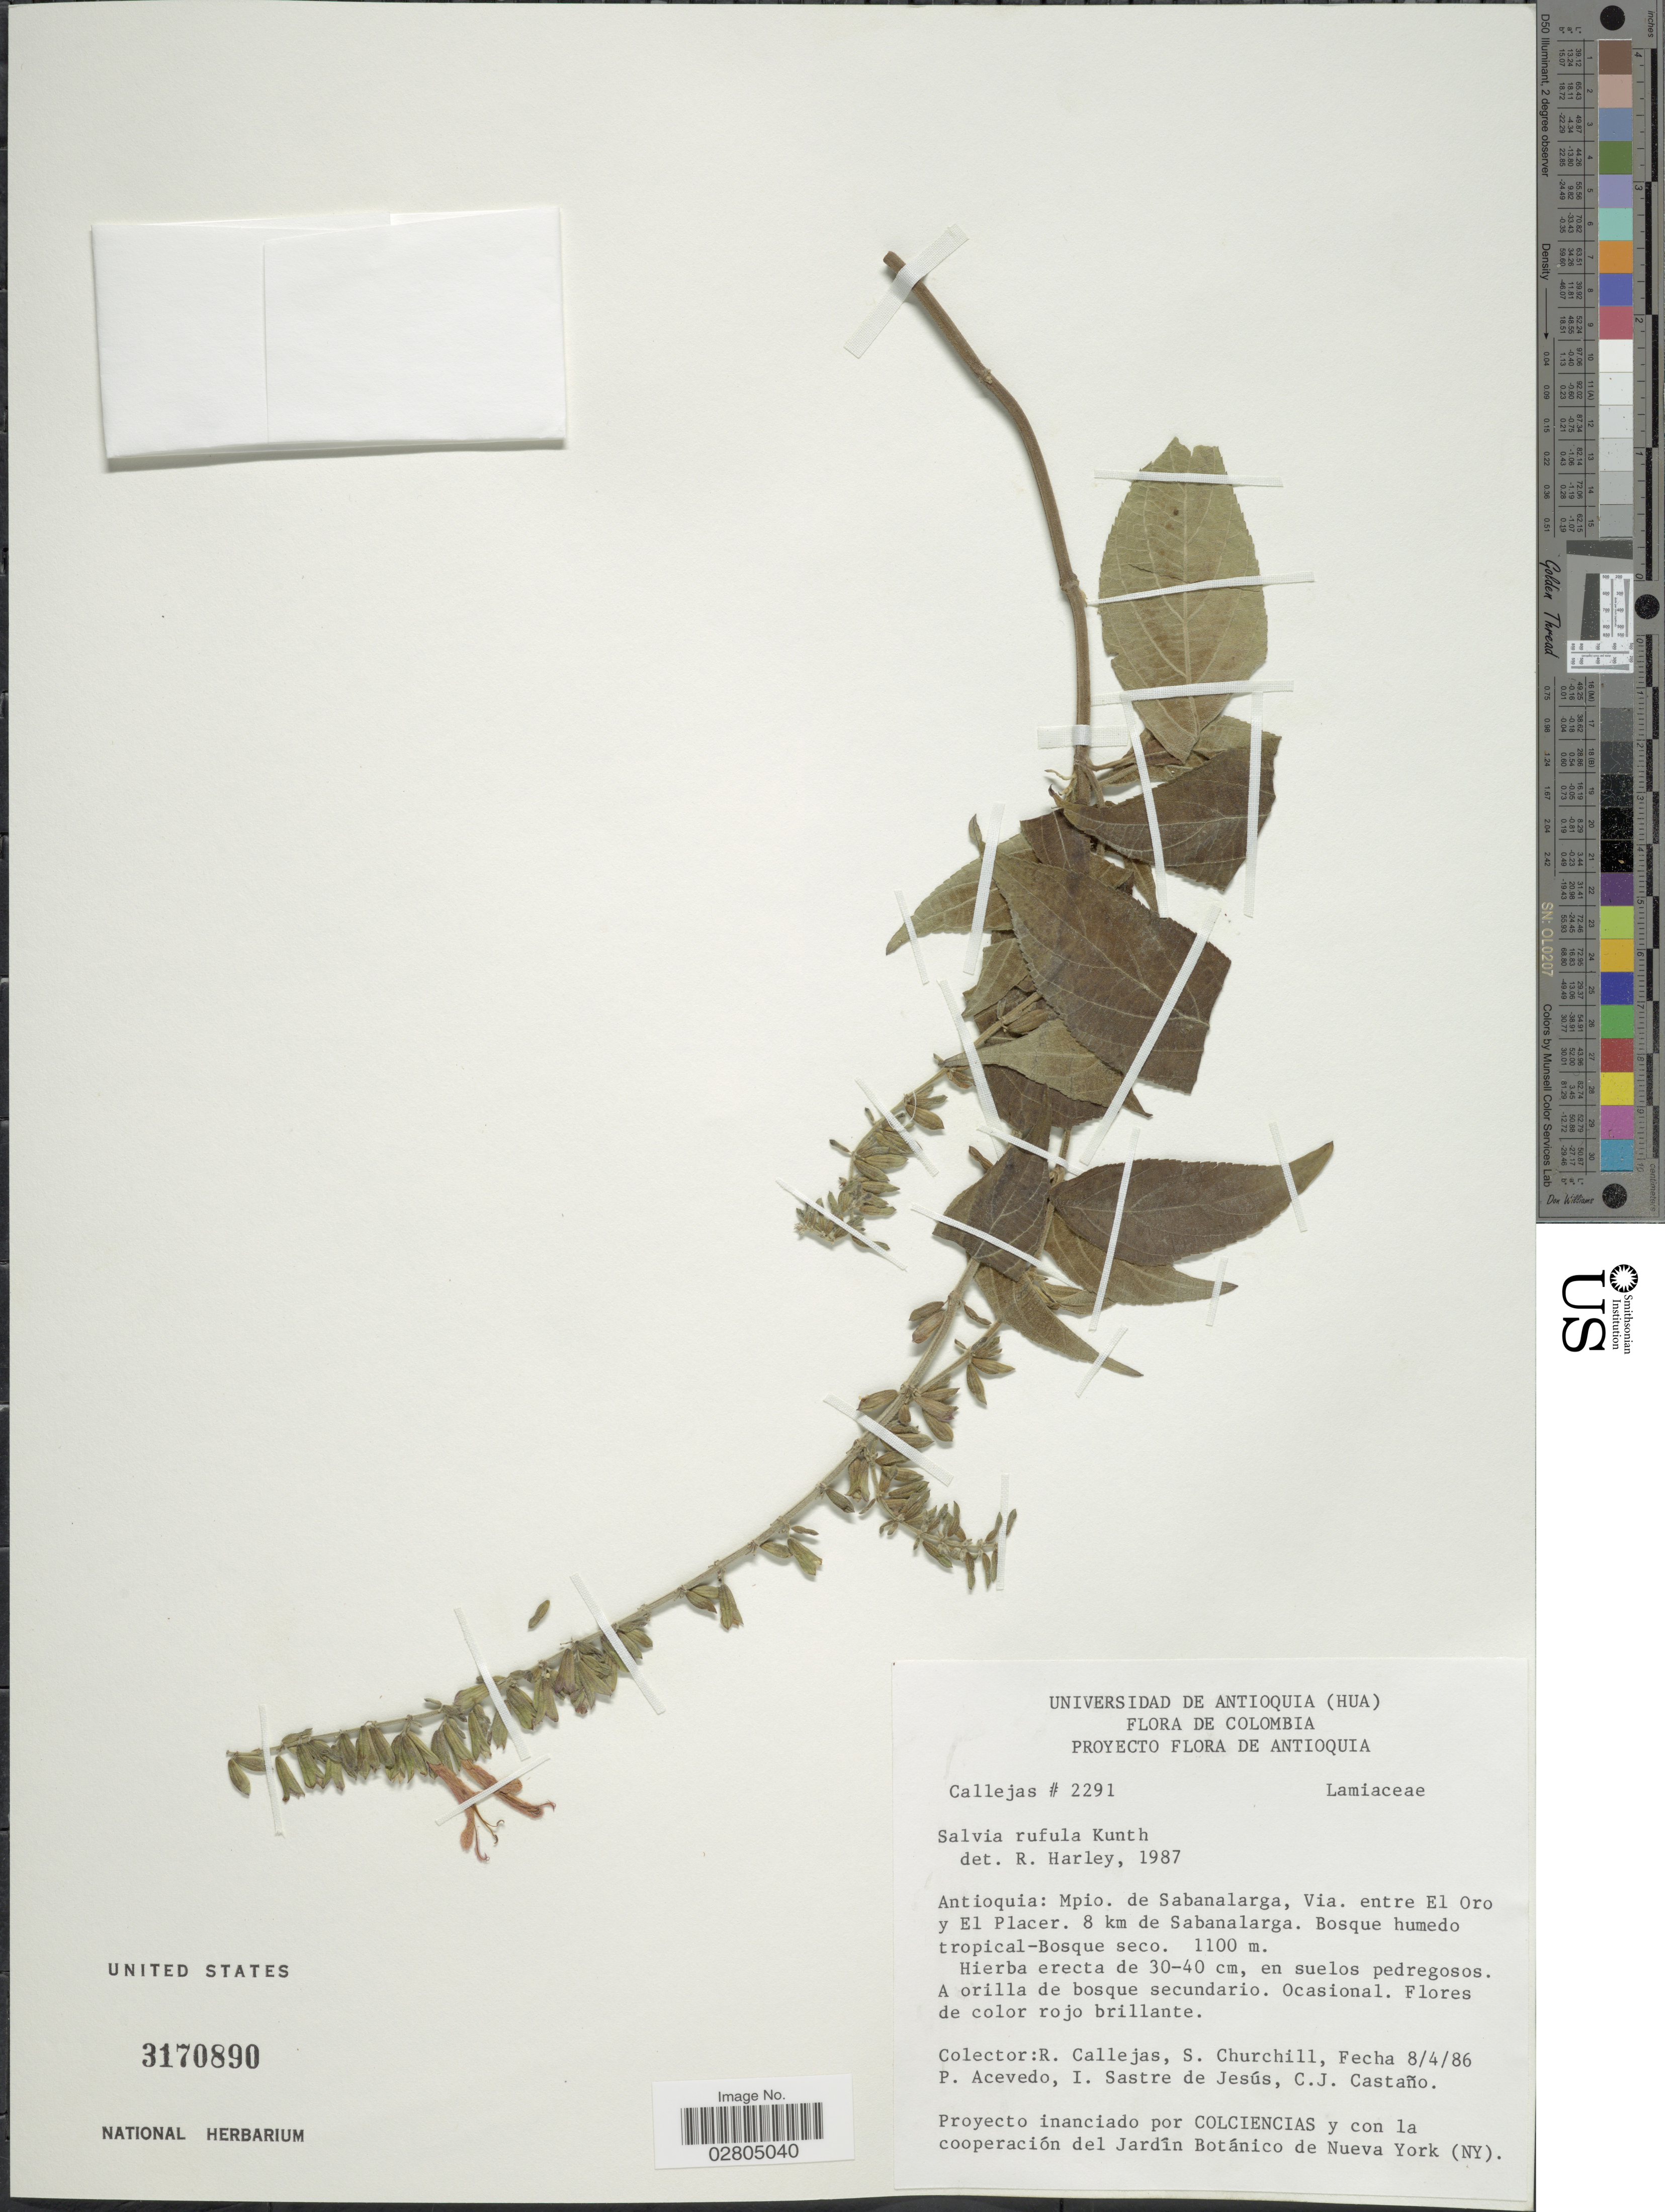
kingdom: Plantae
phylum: Tracheophyta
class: Magnoliopsida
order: Lamiales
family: Lamiaceae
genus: Salvia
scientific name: Salvia rufula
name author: Kunth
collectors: R. Callejas, S. Churchill, P. Acevedo-Rodr., I. Sastre-de Jesús & C. Castaño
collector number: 2291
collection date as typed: Transcribed d/m/y: 8/4/86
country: Colombia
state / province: Antioquia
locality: Mpio. de Sabanalarga, Via. entre El Oro y El Placer. 8 km de Sabanalarga.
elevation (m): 1100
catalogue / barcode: US 3170890